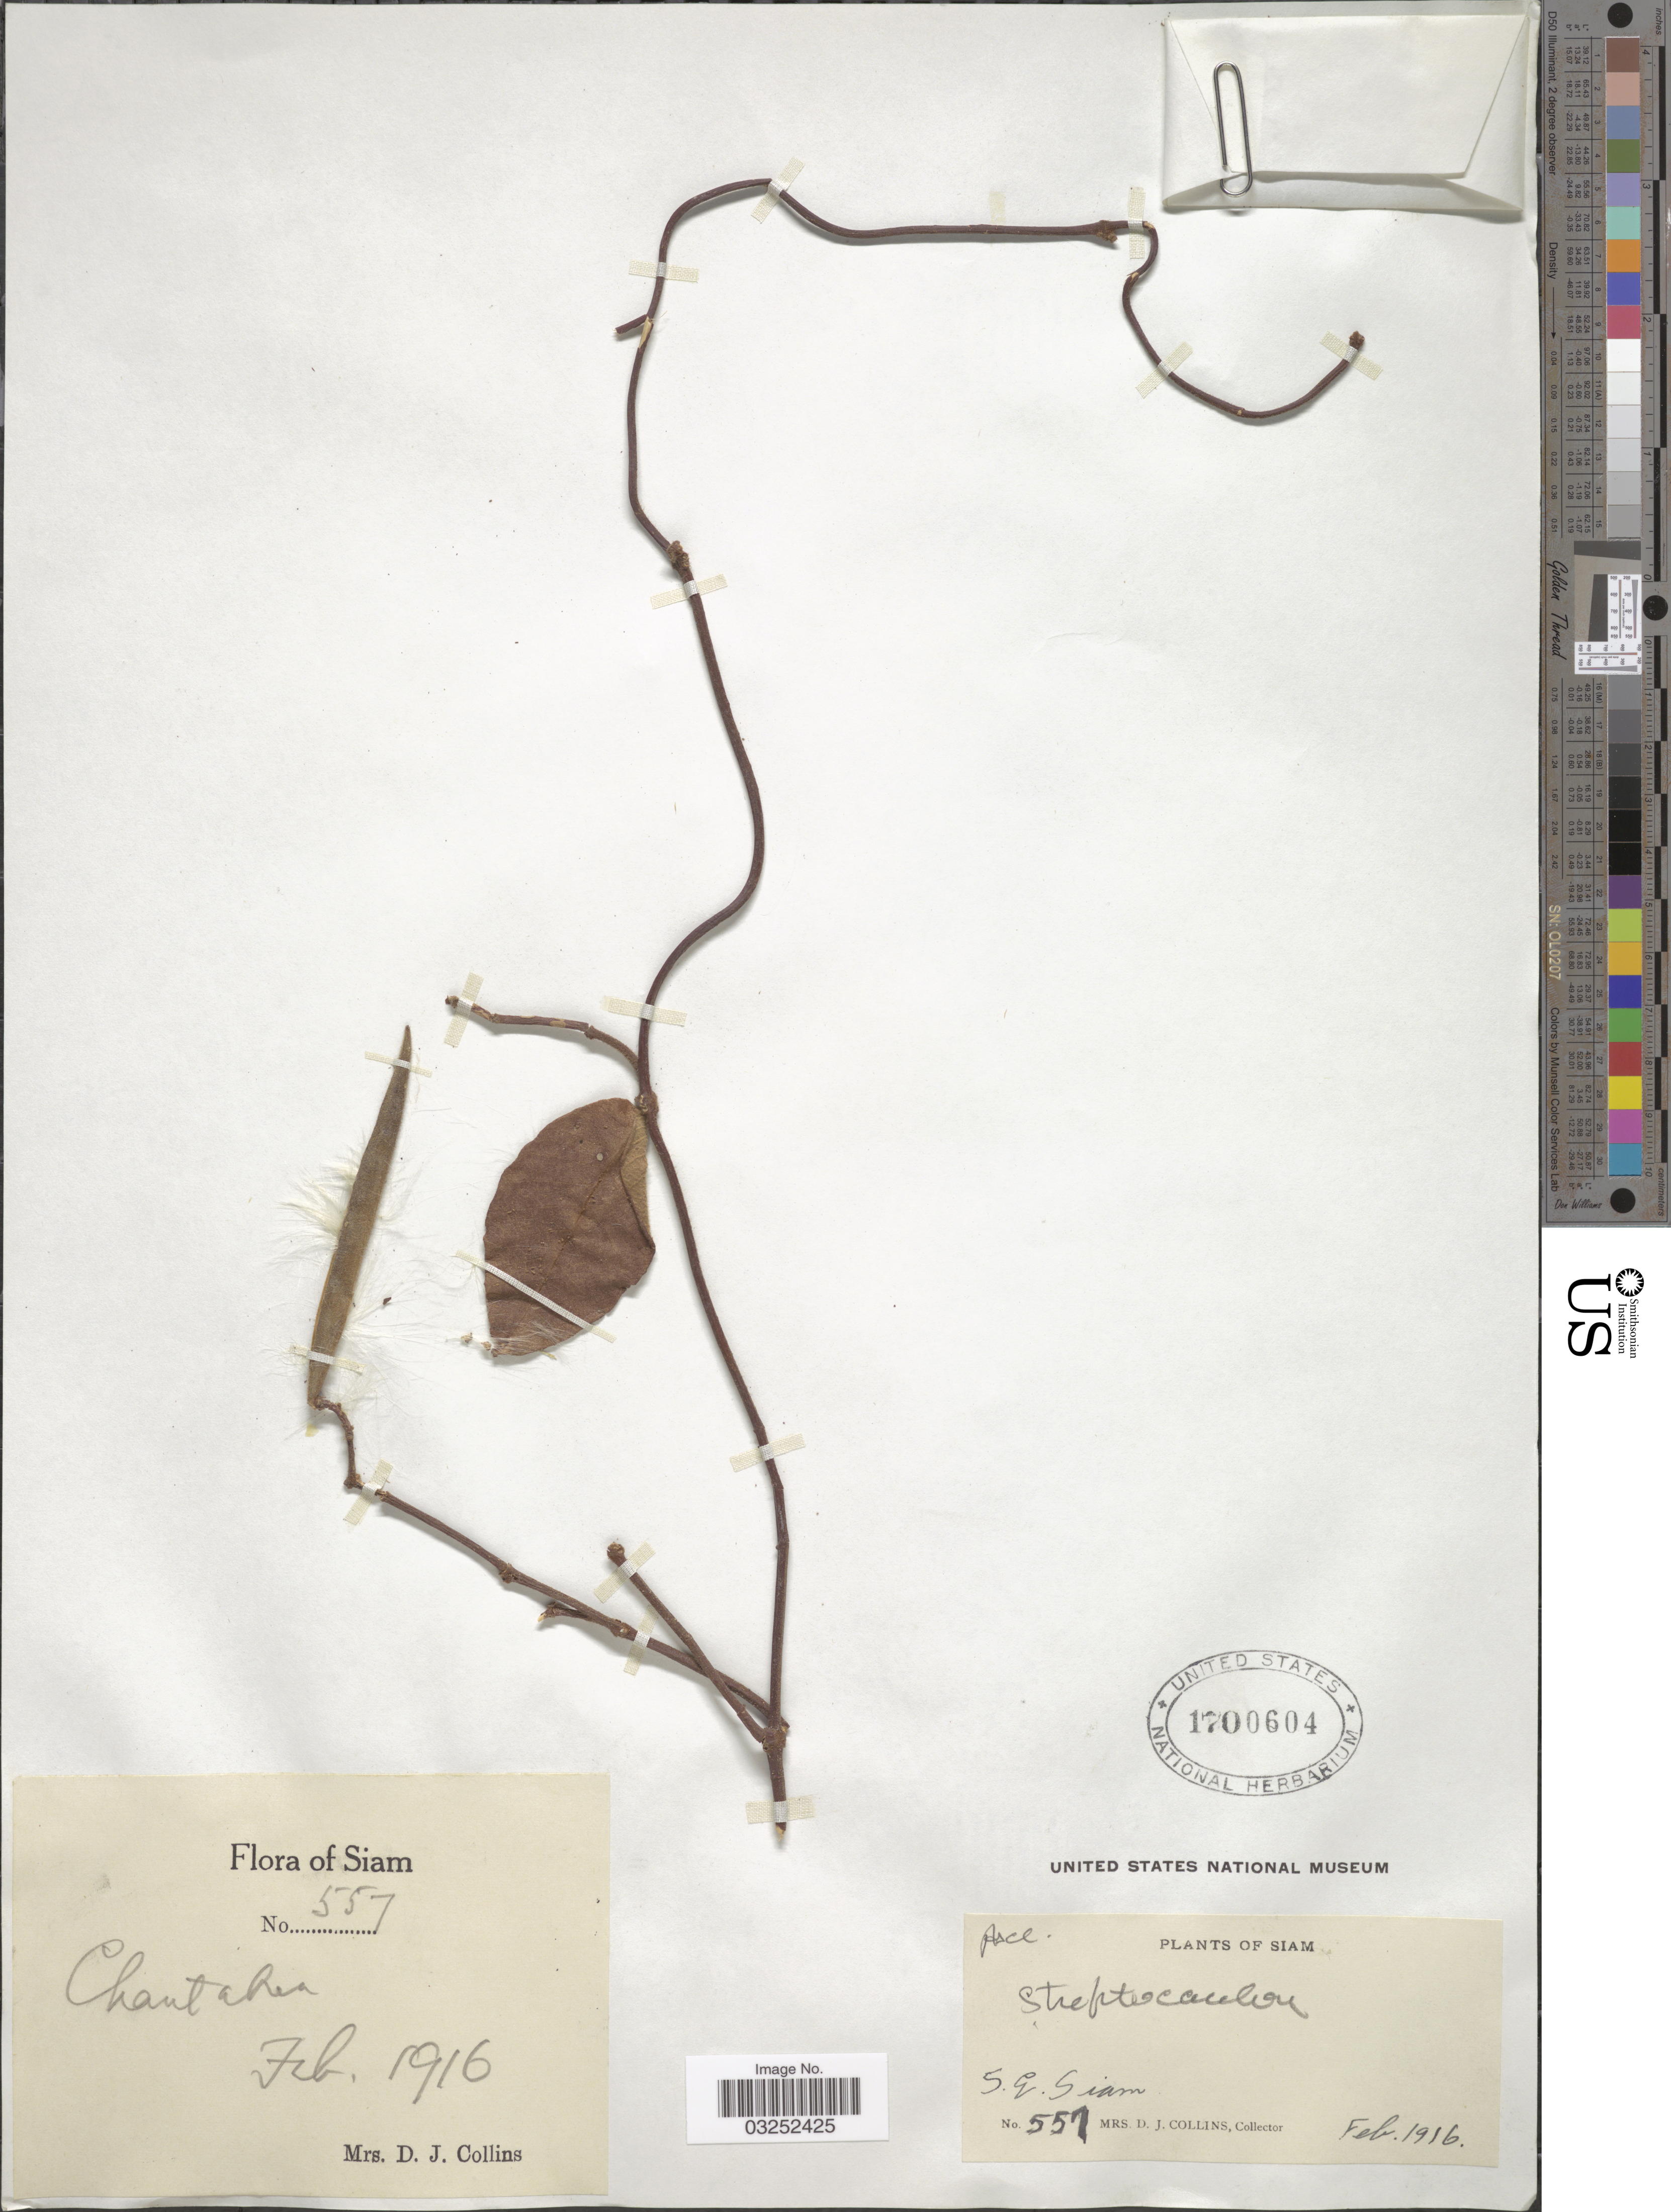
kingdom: Plantae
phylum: Tracheophyta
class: Magnoliopsida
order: Gentianales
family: Apocynaceae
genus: Streptocaulon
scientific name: Streptocaulon sp.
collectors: Mrs. D. J. Collins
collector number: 557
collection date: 1916-02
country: Thailand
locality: Chantahea [interpreted] [unsure placement] S.E. Siam.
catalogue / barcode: US 1700604